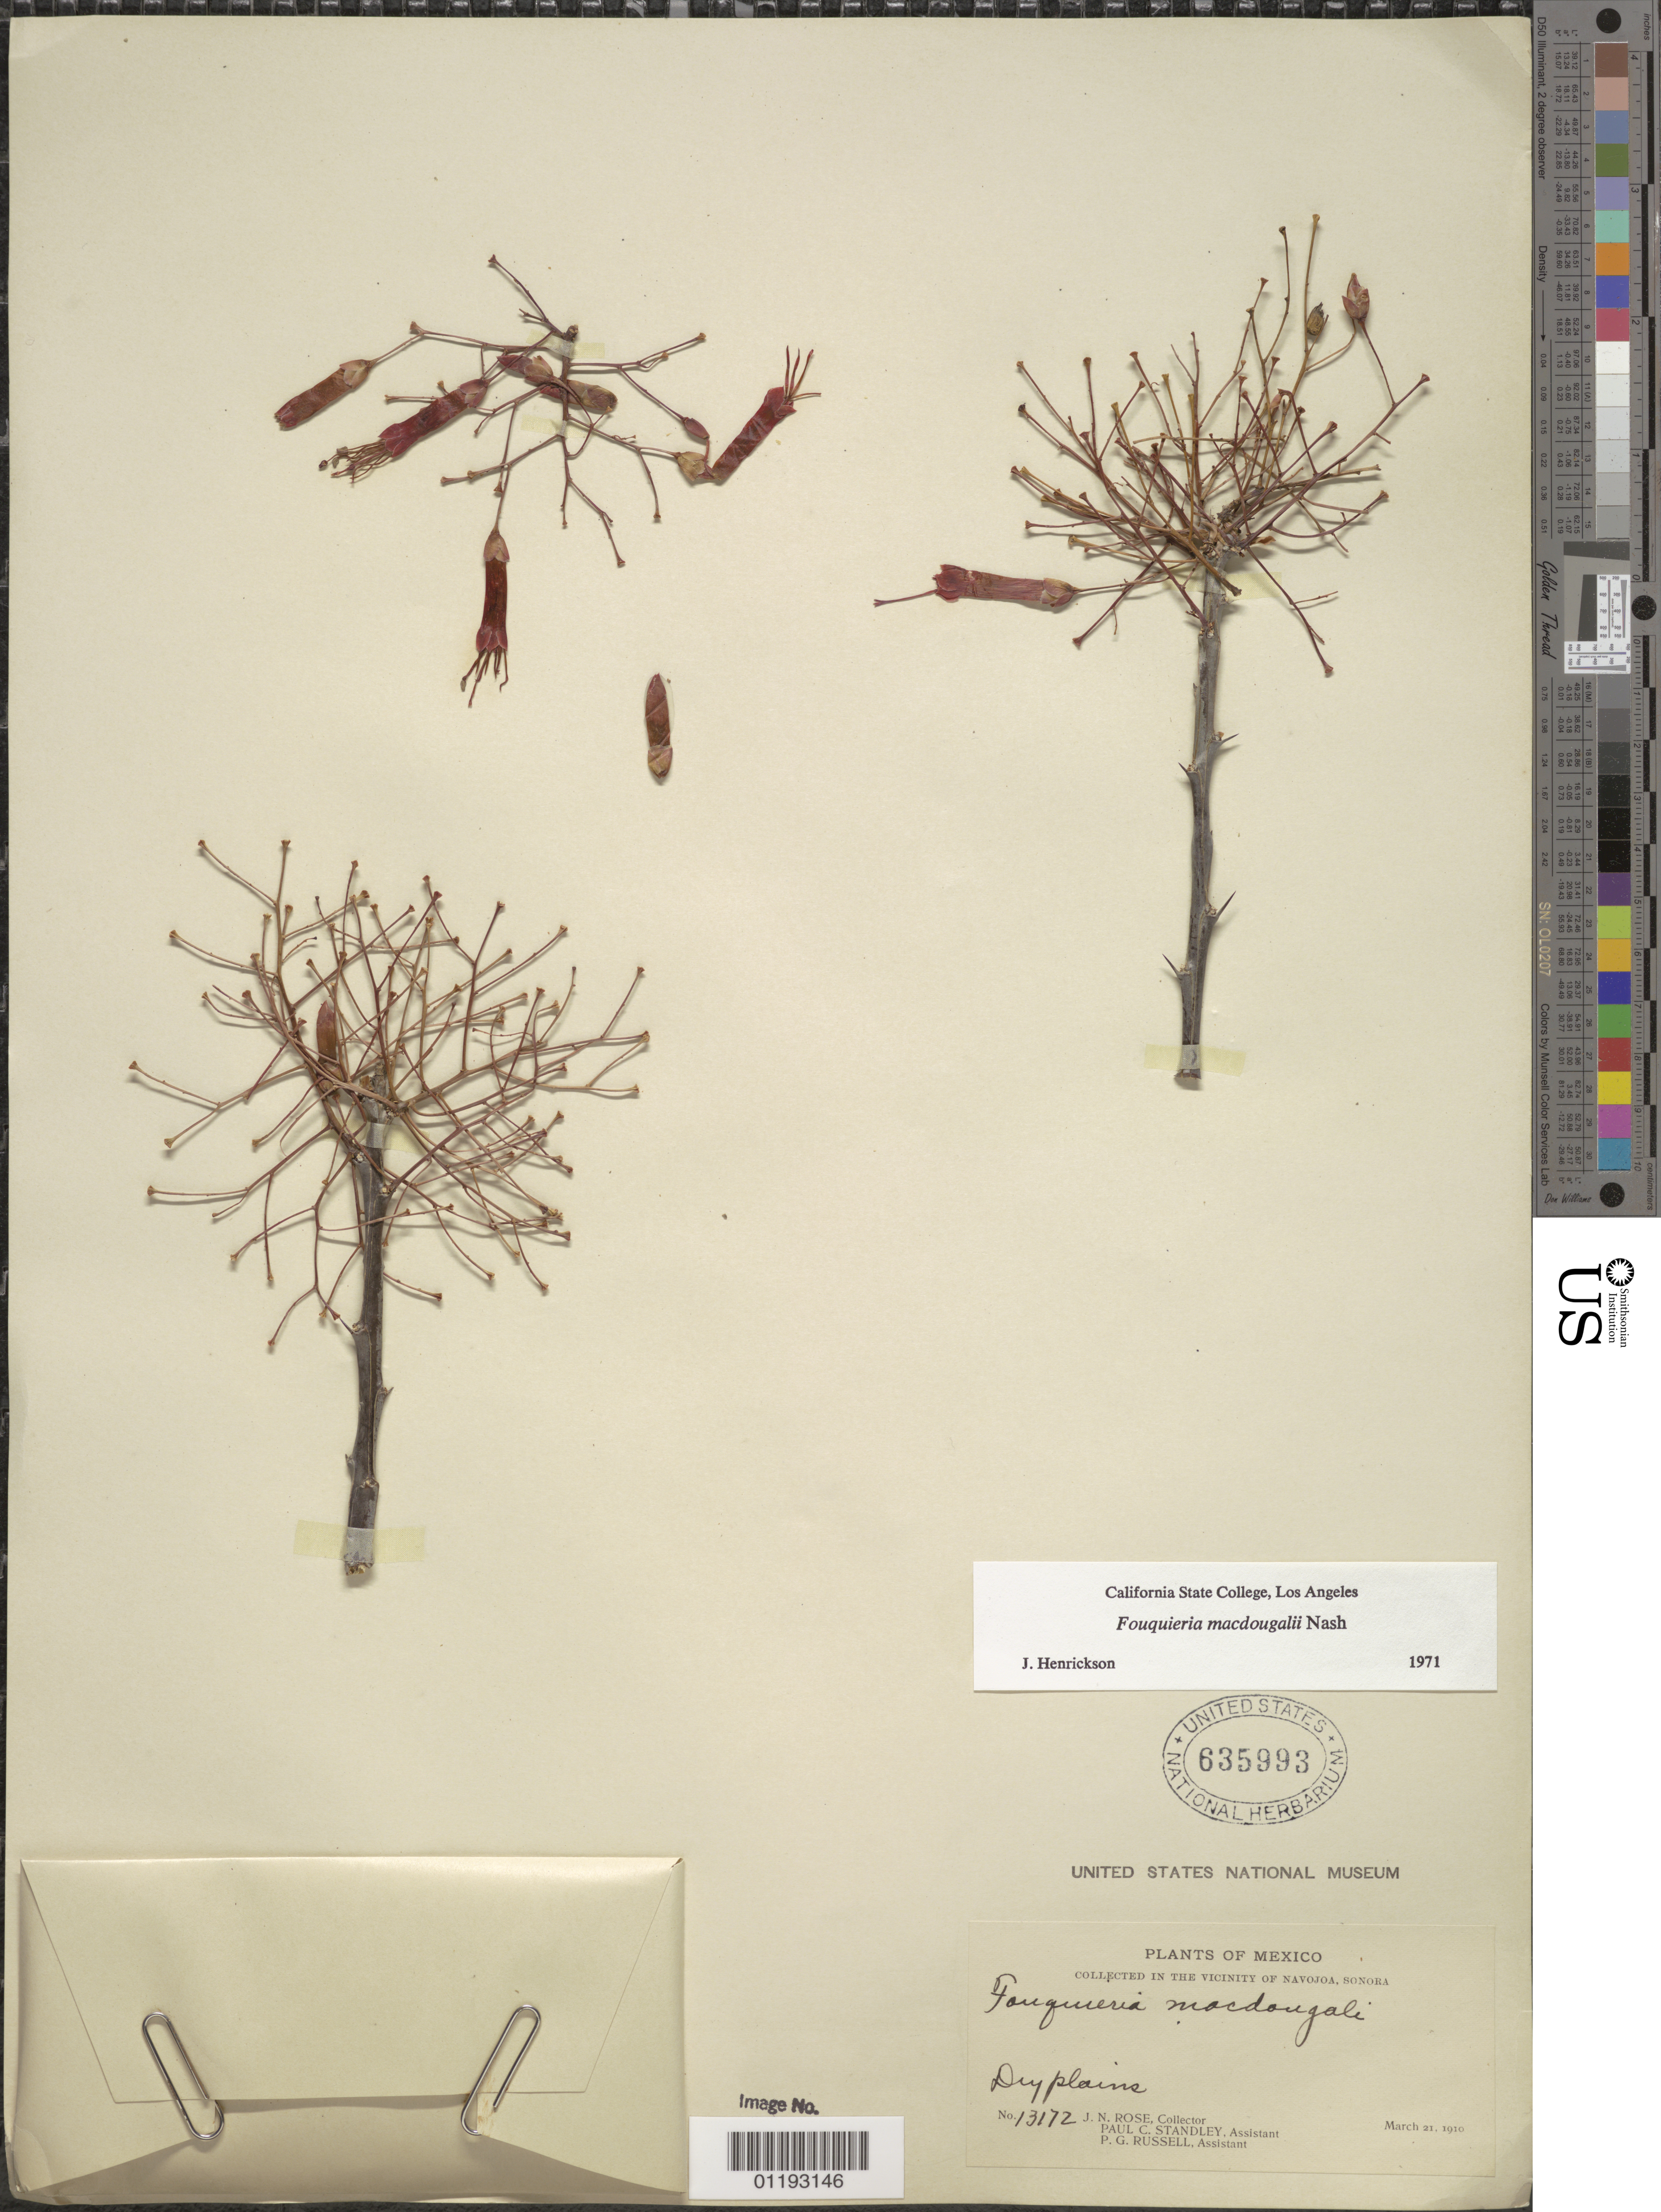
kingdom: Plantae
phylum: Tracheophyta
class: Magnoliopsida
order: Ericales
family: Fouquieriaceae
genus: Fouquieria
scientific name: Fouquieria macdougalii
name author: Nash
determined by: Henrickson, James, (CSLA), California State University at Los Angeles (UNITED STATES)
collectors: J. N. Rose, P. C. Standley & P. G. Russell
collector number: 13172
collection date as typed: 21 Mar 1910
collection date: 1910-03-21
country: Mexico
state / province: Sonora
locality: In the vicinity of Navojoa, Sonora.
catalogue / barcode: US 6635993